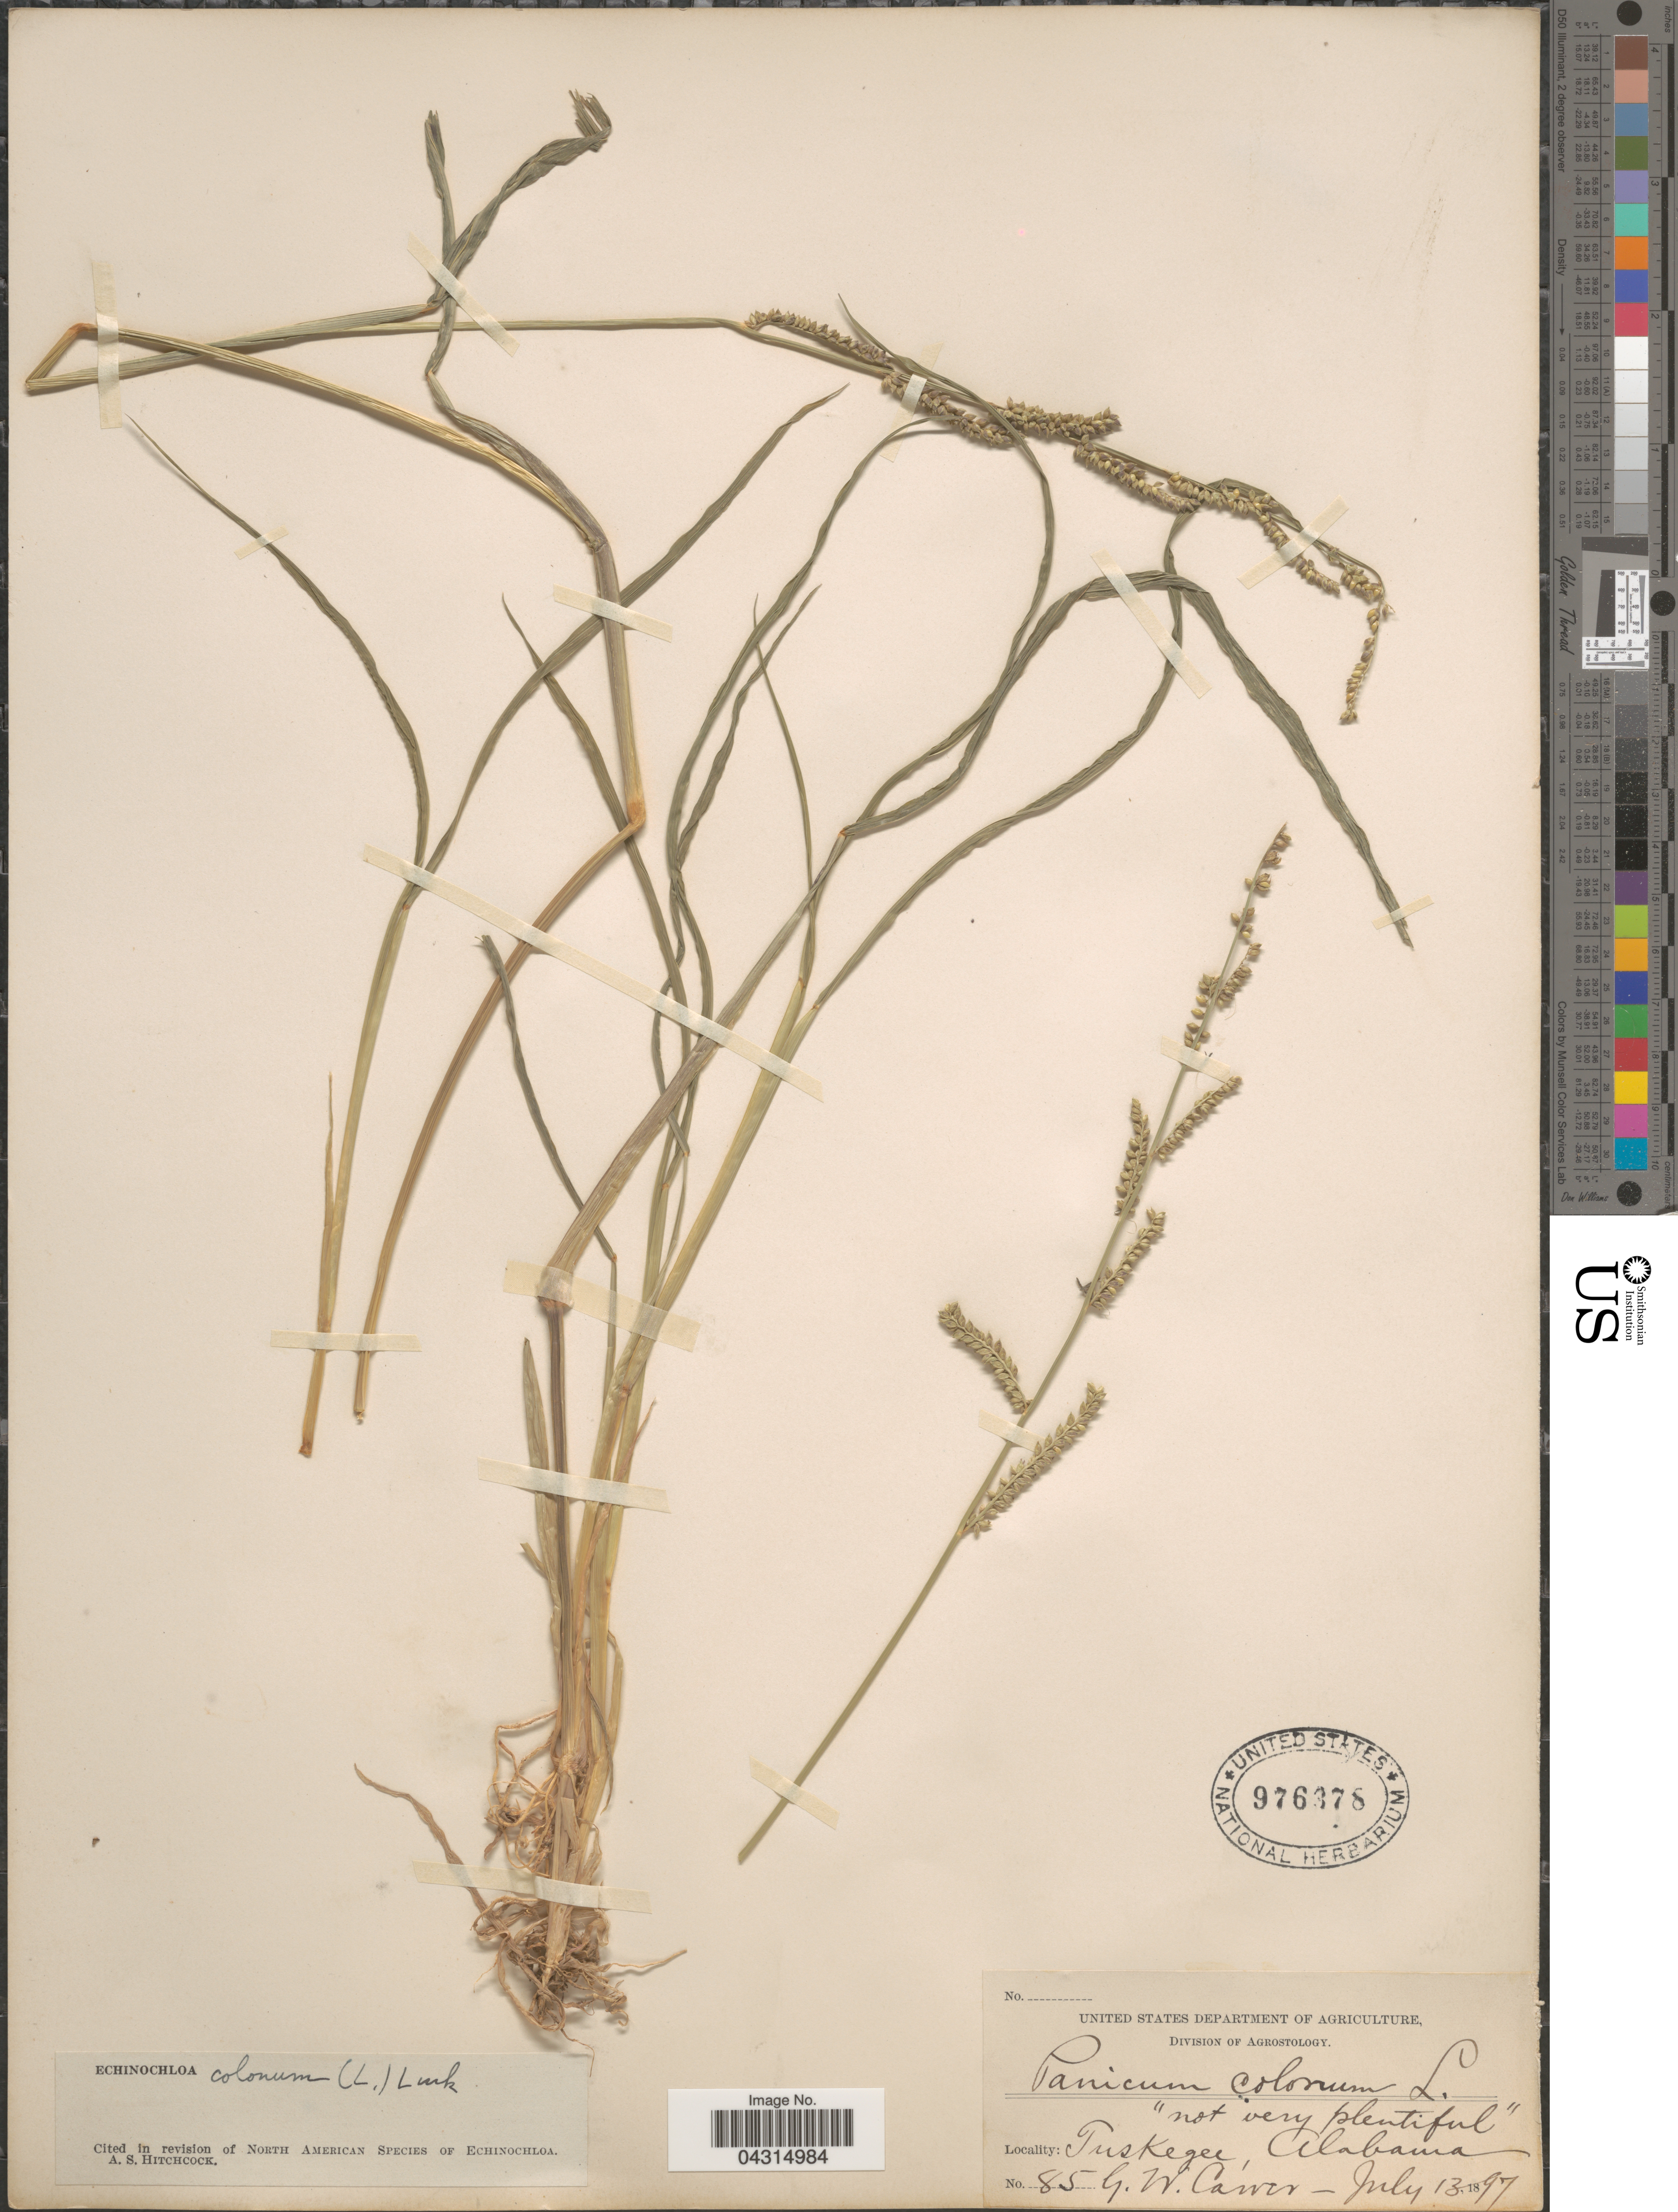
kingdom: Plantae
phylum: Tracheophyta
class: Liliopsida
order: Poales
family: Poaceae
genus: Echinochloa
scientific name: Echinochloa colona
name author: (L.) Link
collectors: G. Carver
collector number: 85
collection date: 1897-07-13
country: United States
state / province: Alabama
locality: Tuskegee.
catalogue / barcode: US 976378